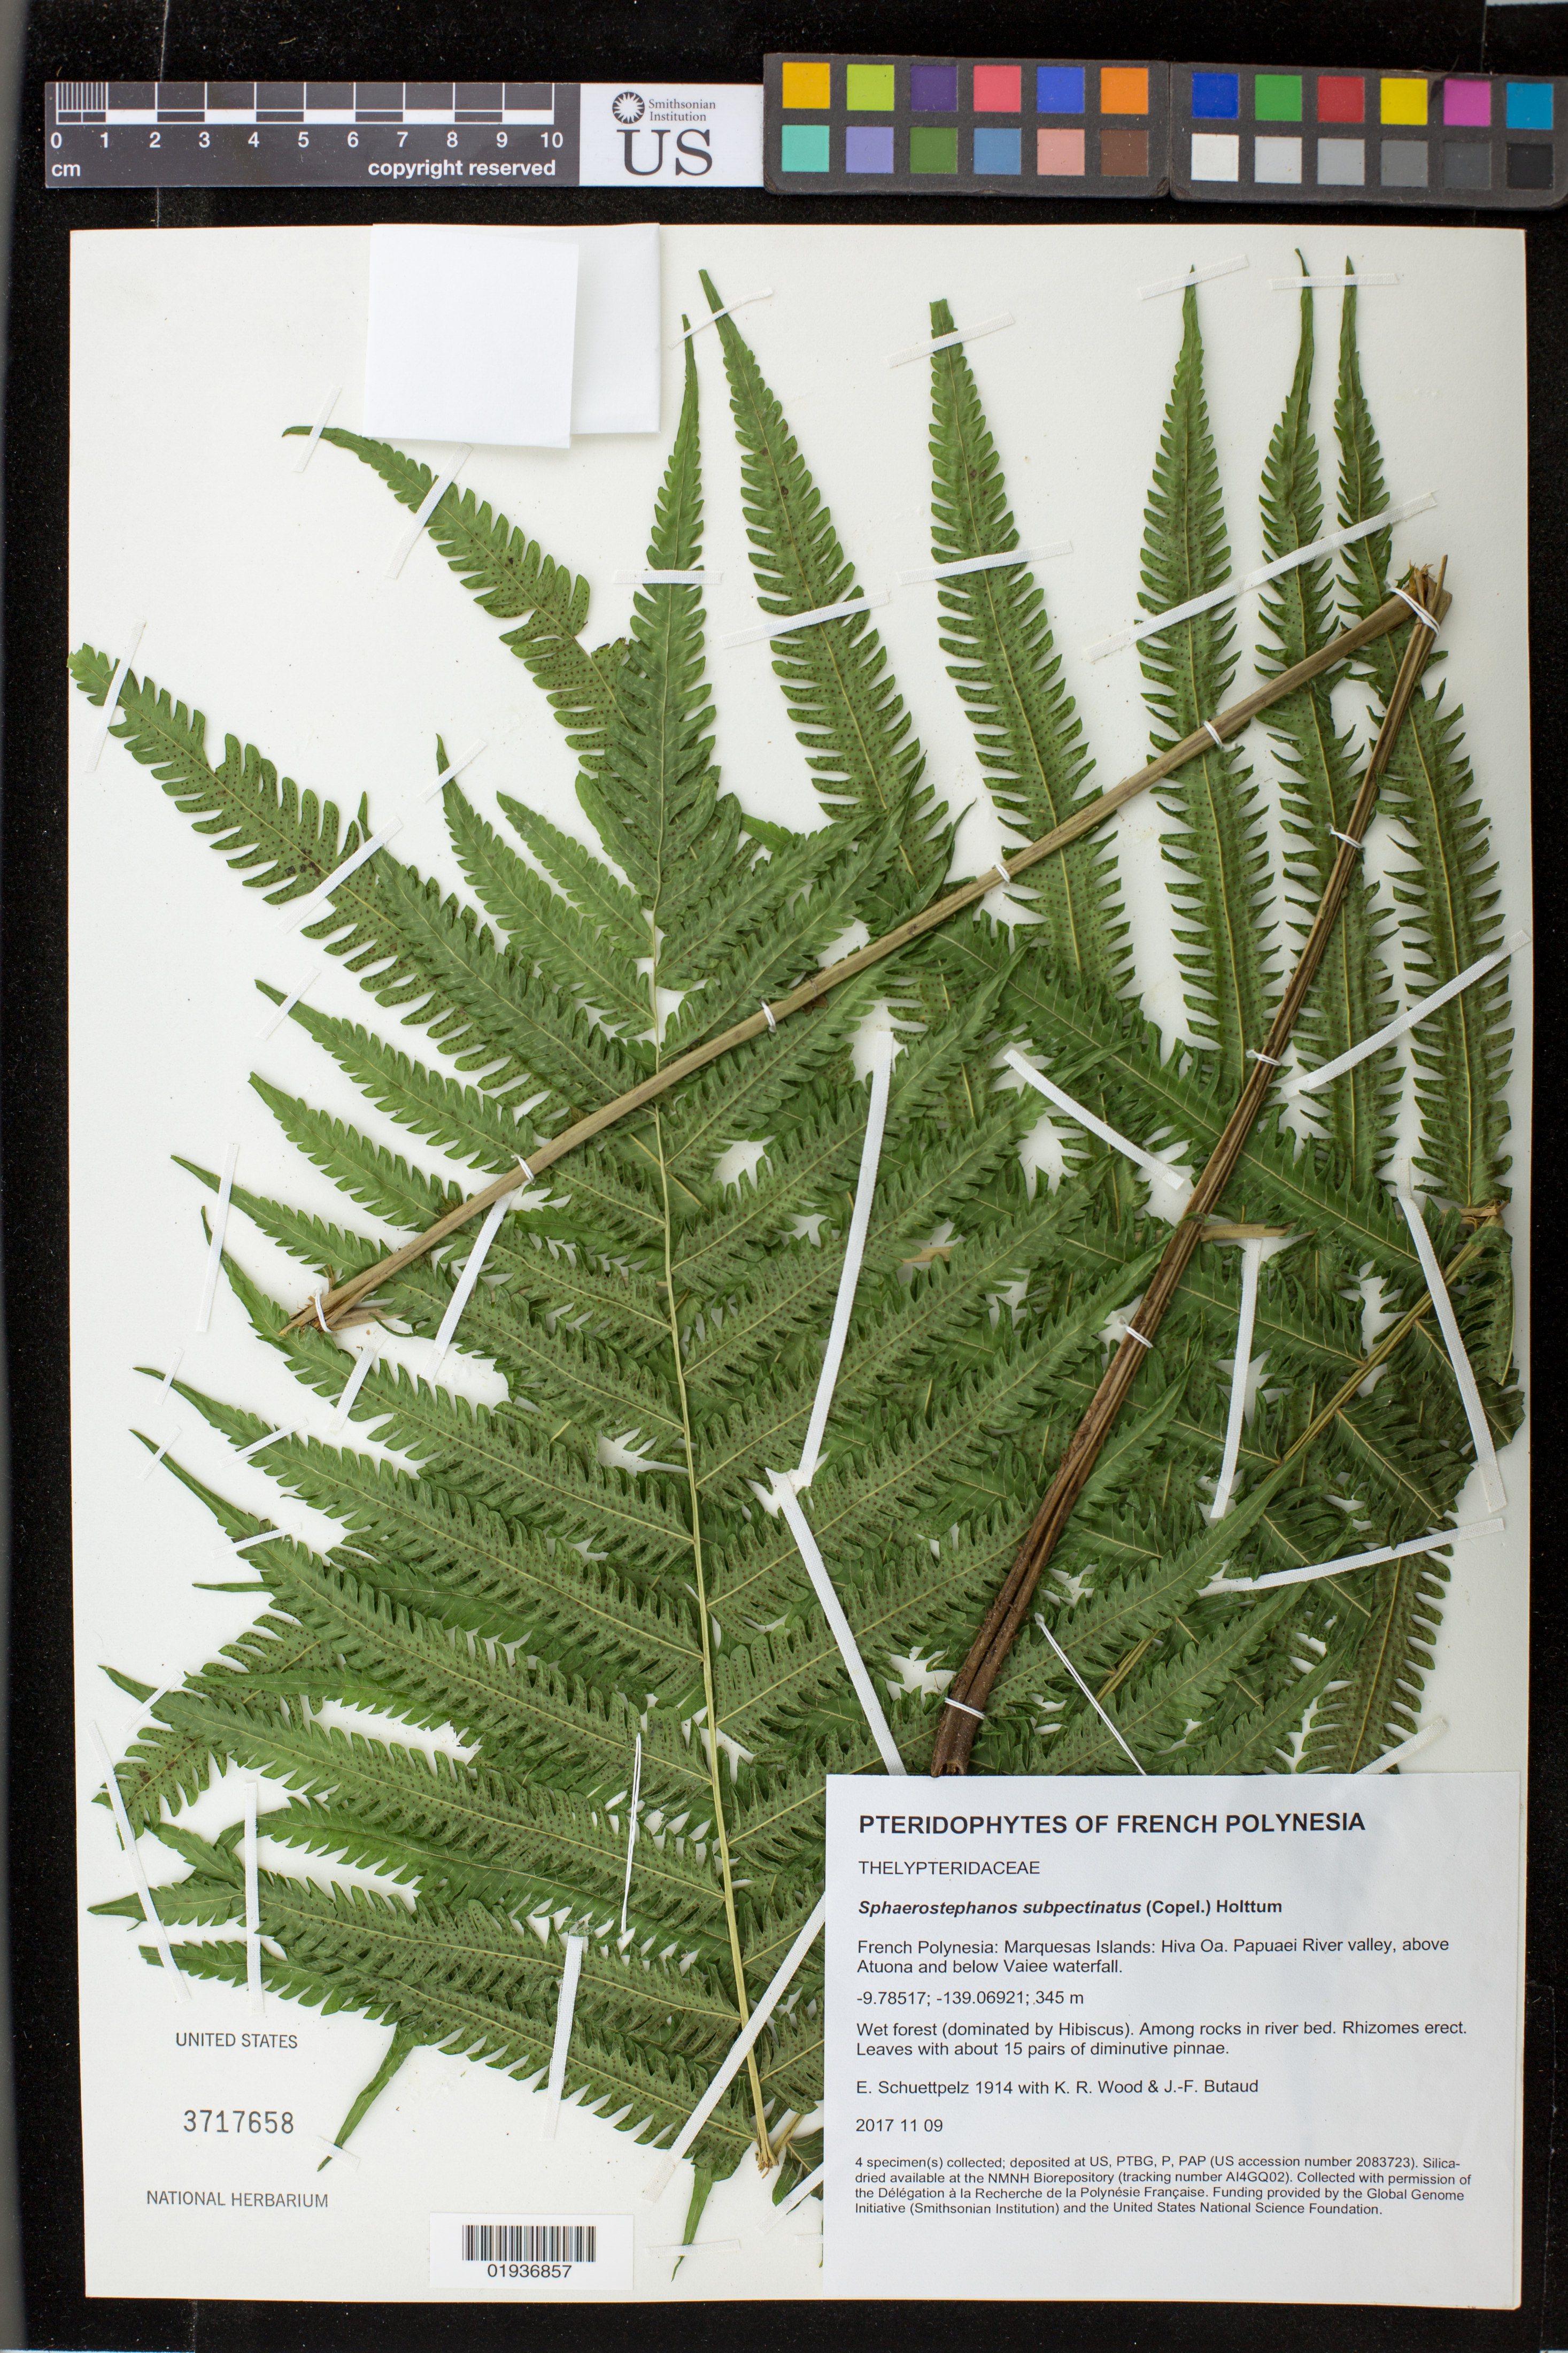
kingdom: Plantae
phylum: Tracheophyta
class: Polypodiopsida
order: Polypodiales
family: Thelypteridaceae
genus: Sphaerostephanos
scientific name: Sphaerostephanos subpectinatus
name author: (Copel.) Holttum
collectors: E. Schuettpelz, K. R. Wood & J. -F. Butaud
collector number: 1914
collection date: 2017-11-09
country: French Polynesia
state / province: Marquesas Islands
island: Hiva Oa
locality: Papuaei River valley, above Atuona and below Vaiee waterfall.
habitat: Wet forest (dominated by Hibiscus).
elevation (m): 345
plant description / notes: Collected with permission of the Délégation à la Recherche de la Polynésie Française. Funding provided by the Global Genome Initiative (Smithsonian Institution) and the United States National Science Foundation. Silica dried tissue stored at AI4GQ02 in the NMNH Biorepository, Smithsonian Institution.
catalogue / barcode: US 3717658